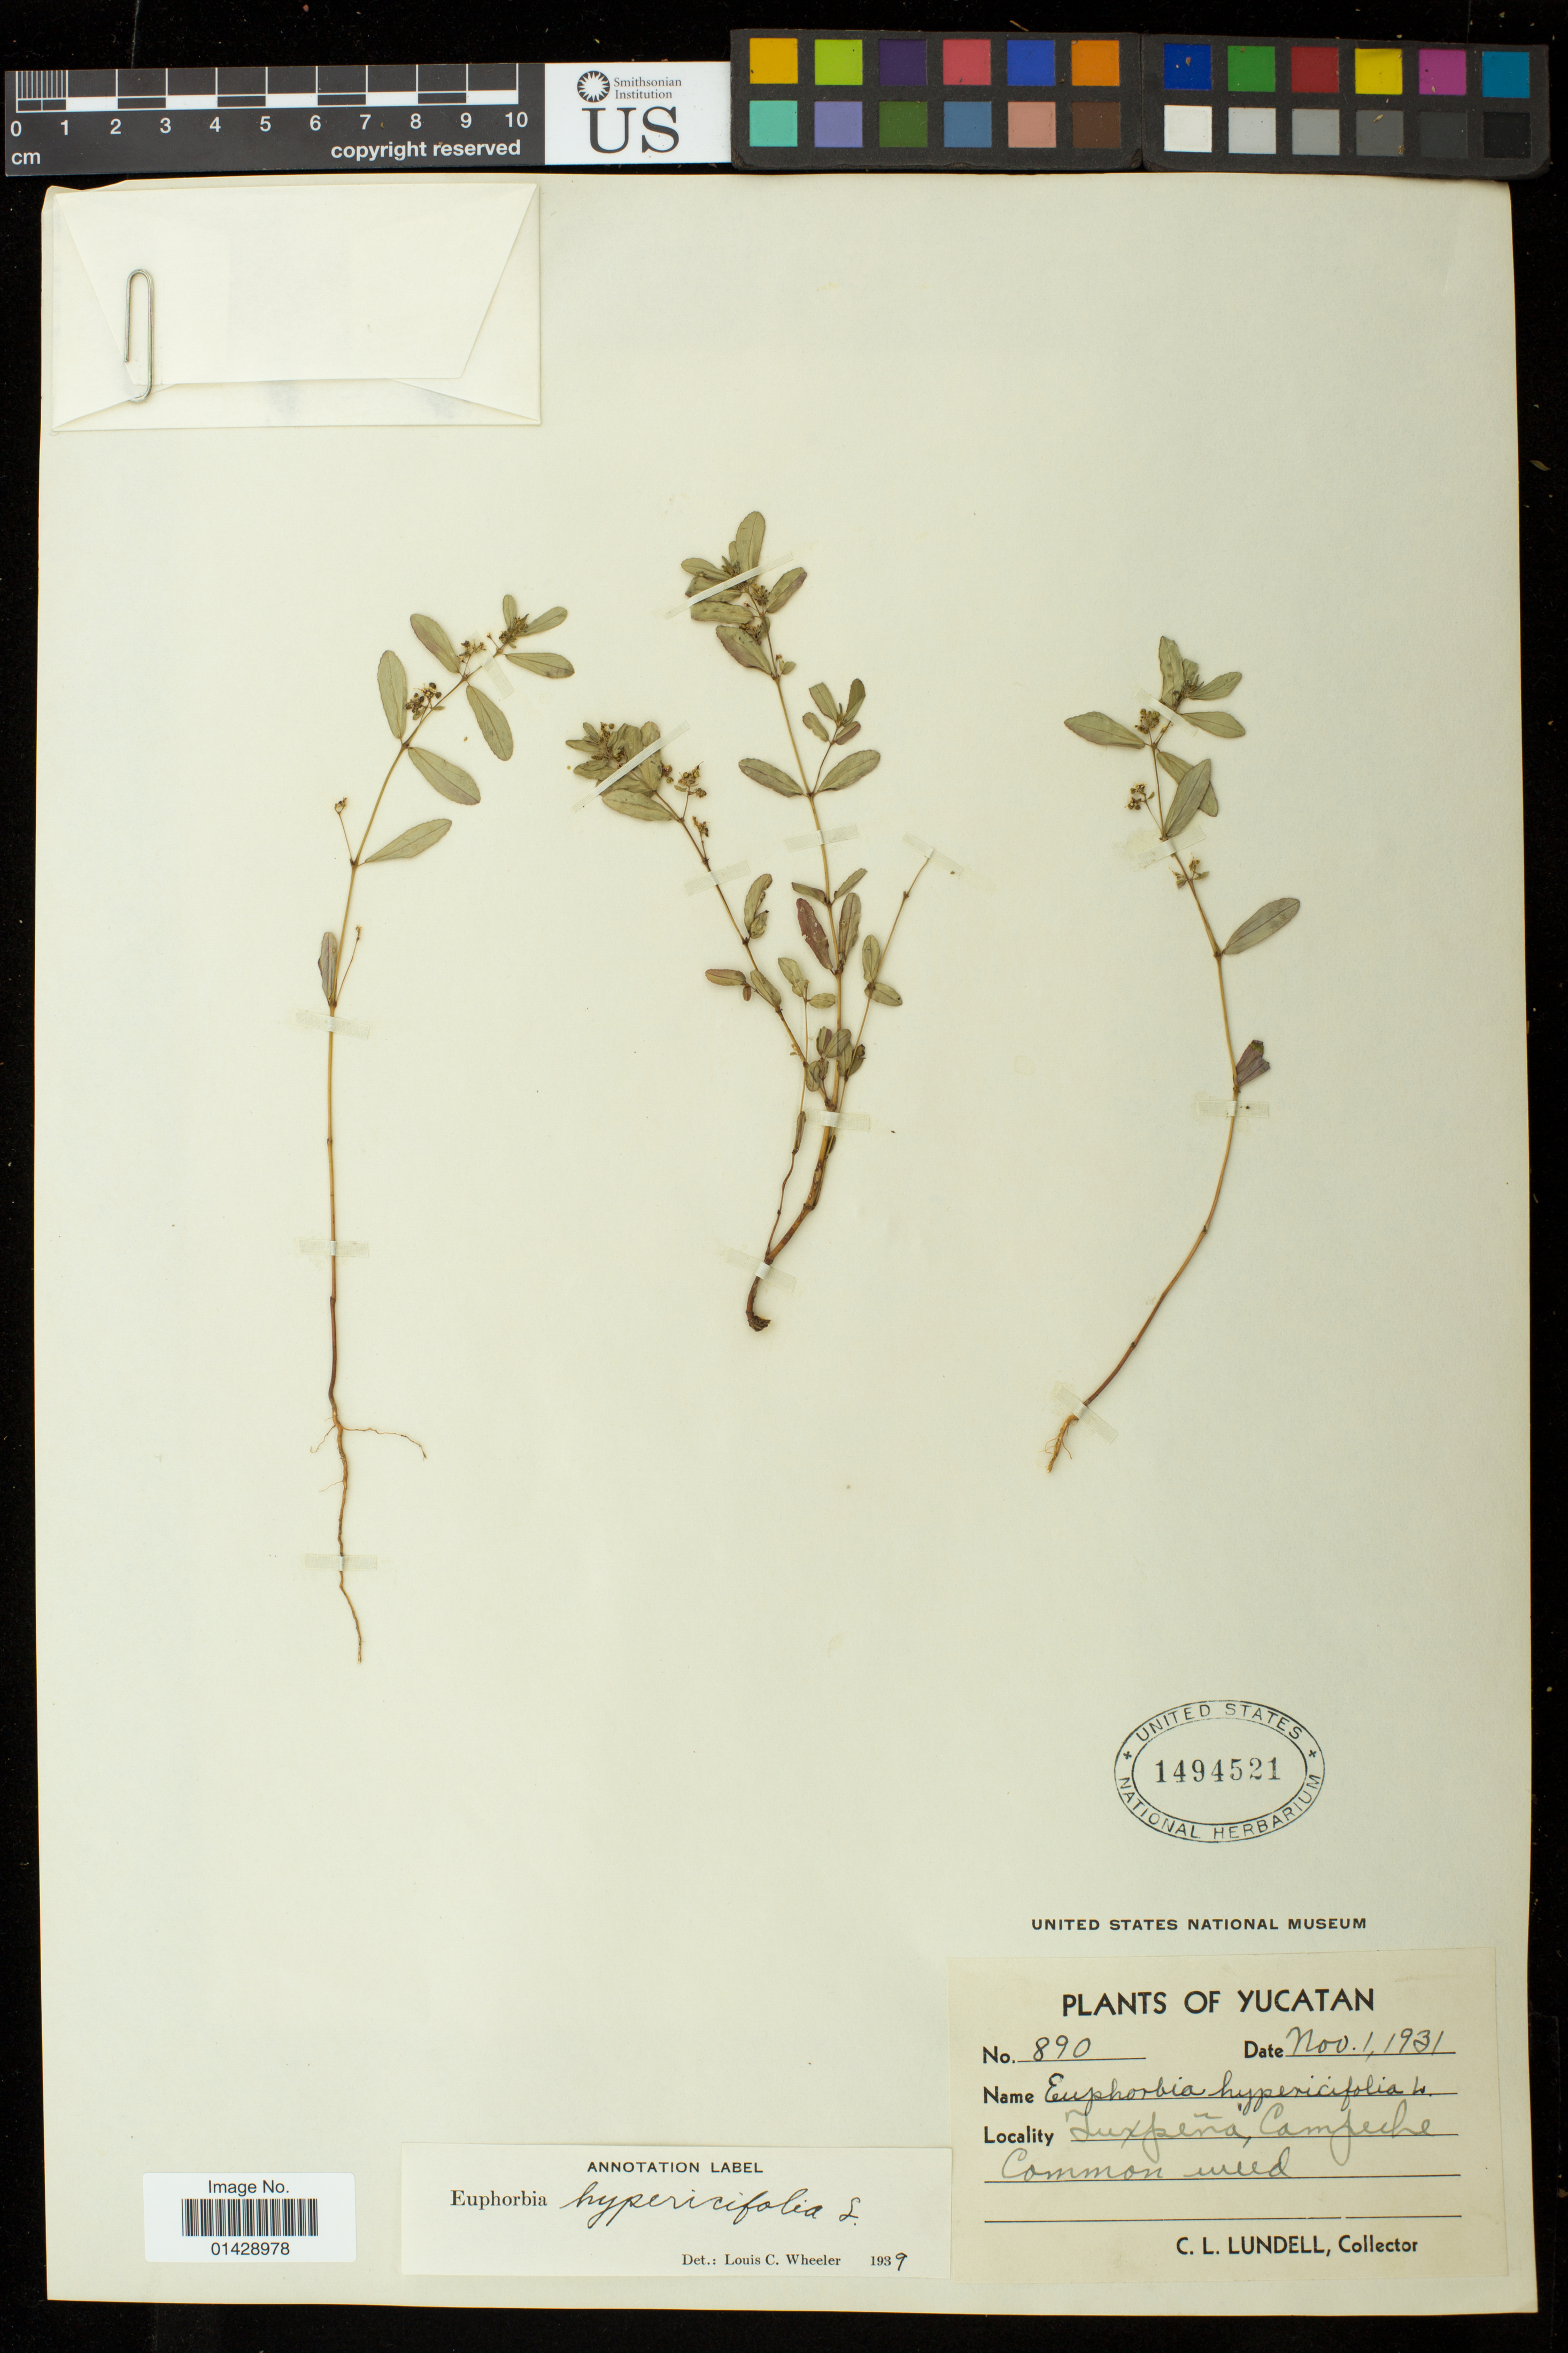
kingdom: Plantae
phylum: Tracheophyta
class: Magnoliopsida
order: Malpighiales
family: Euphorbiaceae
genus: Euphorbia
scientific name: Euphorbia hypericifolia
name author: L.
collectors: C. L. Lundell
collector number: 890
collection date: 1931-11-01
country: Mexico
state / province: Campeche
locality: Yucatan. Tuxpena, Campeche.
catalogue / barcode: US 1494521